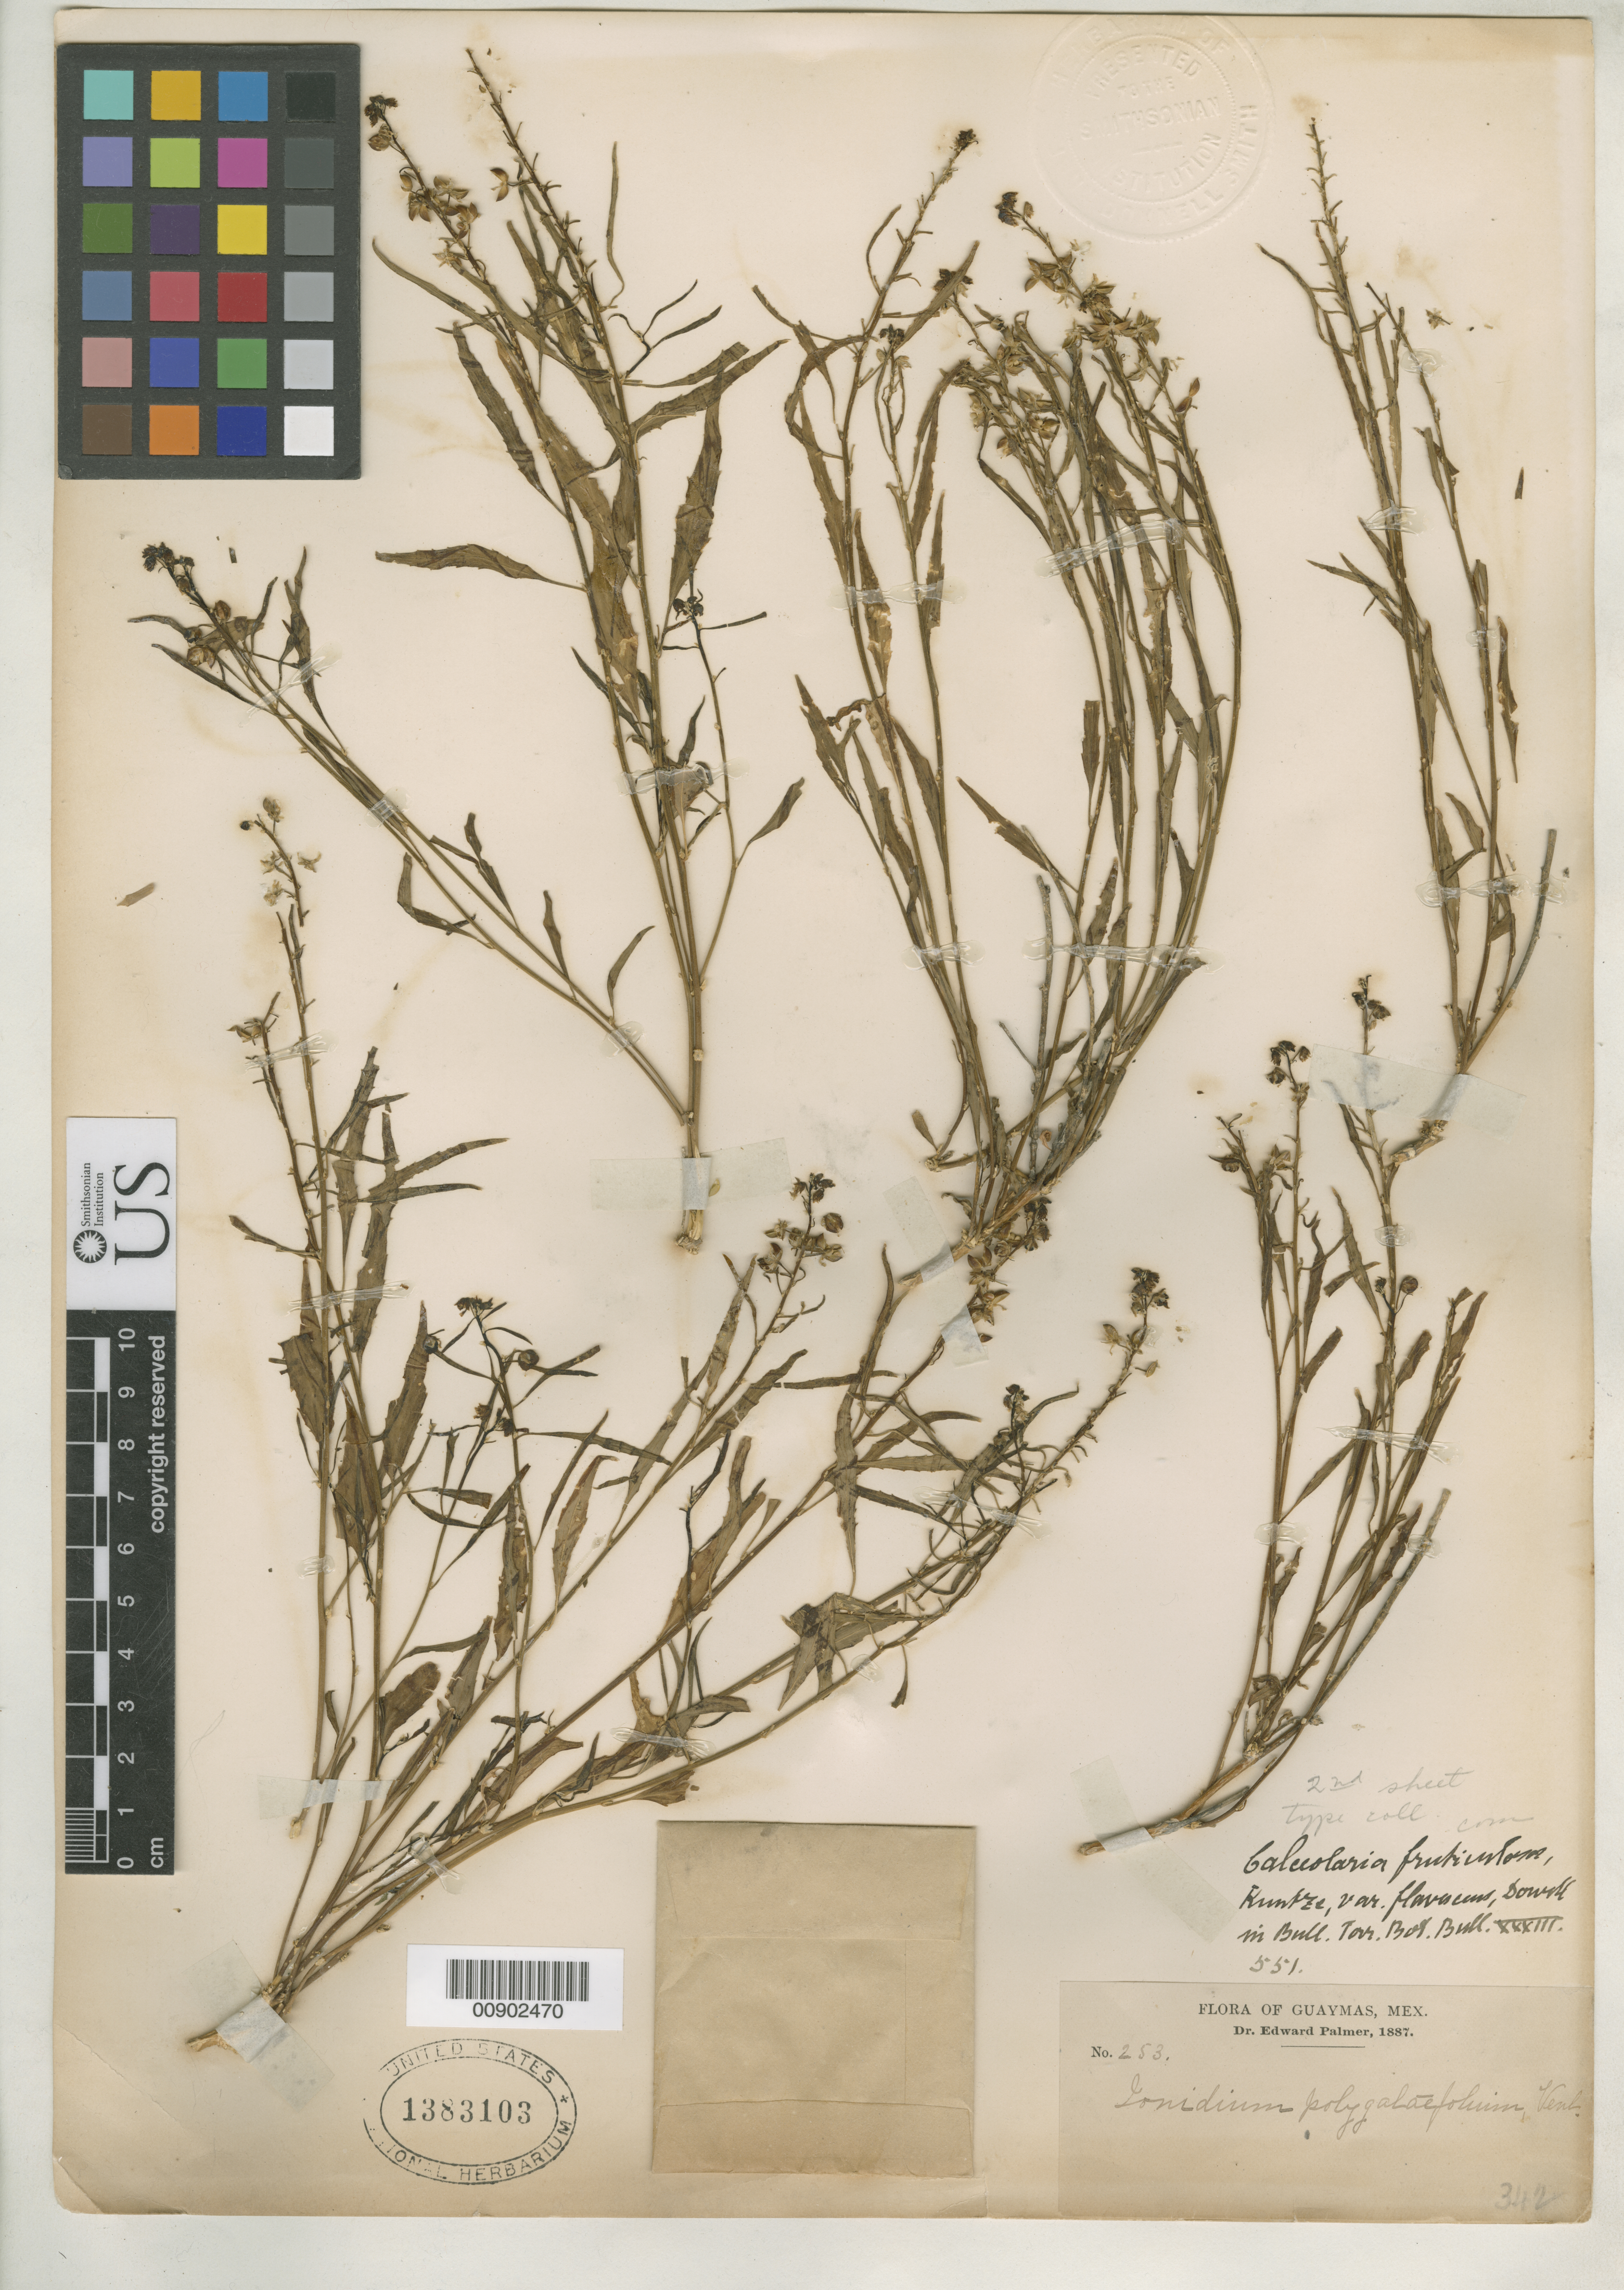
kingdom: Plantae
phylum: Tracheophyta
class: Magnoliopsida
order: Malpighiales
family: Violaceae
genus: Calceolaria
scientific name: Calceolaria fruticulosa var. flavescens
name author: Dowell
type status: Type Collection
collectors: E. Palmer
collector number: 253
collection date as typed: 1887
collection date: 1887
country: Mexico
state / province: Sonora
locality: Guaymas.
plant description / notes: Specimen ex herb. John Donnell Smith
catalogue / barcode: US 1383103